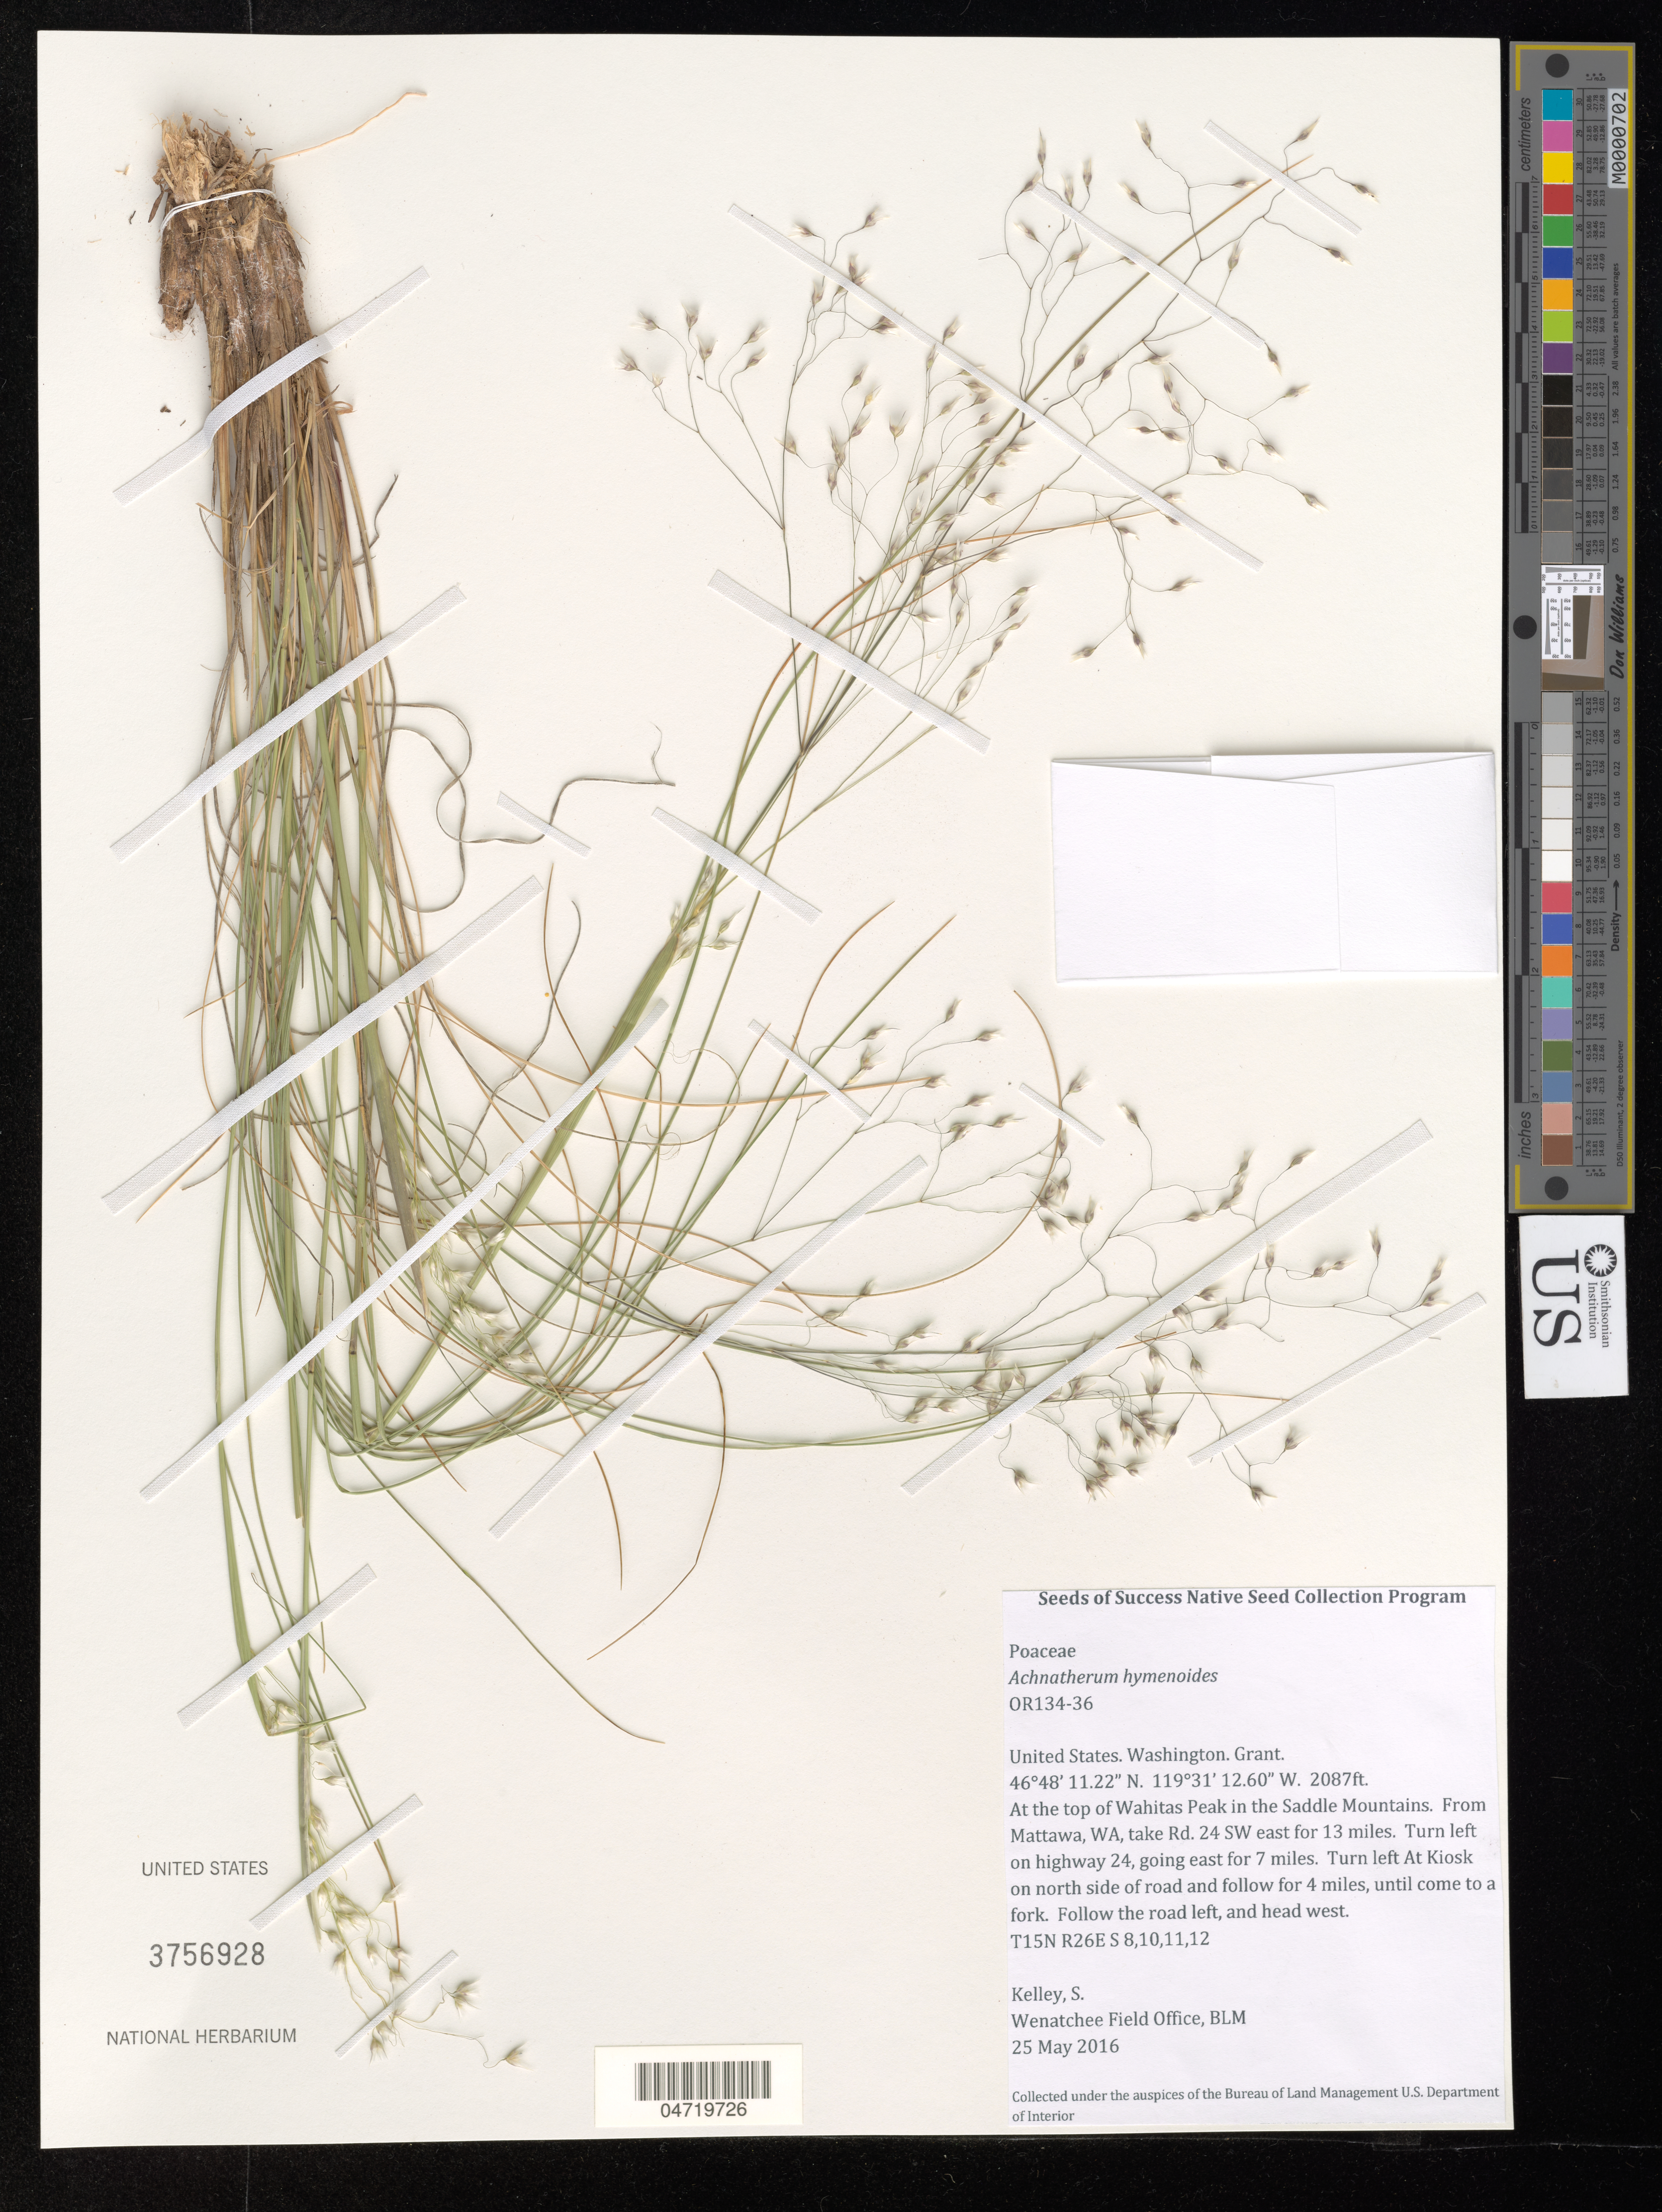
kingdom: Plantae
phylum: Tracheophyta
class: Liliopsida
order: Poales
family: Poaceae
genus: Achnatherum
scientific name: Achnatherum hymenoides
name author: (Roem. & Schult.) Barkworth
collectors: S. Kelley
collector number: OR134-36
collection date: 2016-05-25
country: United States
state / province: Washington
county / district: Grant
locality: Saddle Mountains, Wahitas Peak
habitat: Mid-elevation shrub-steppe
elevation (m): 636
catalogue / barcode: US 3756928